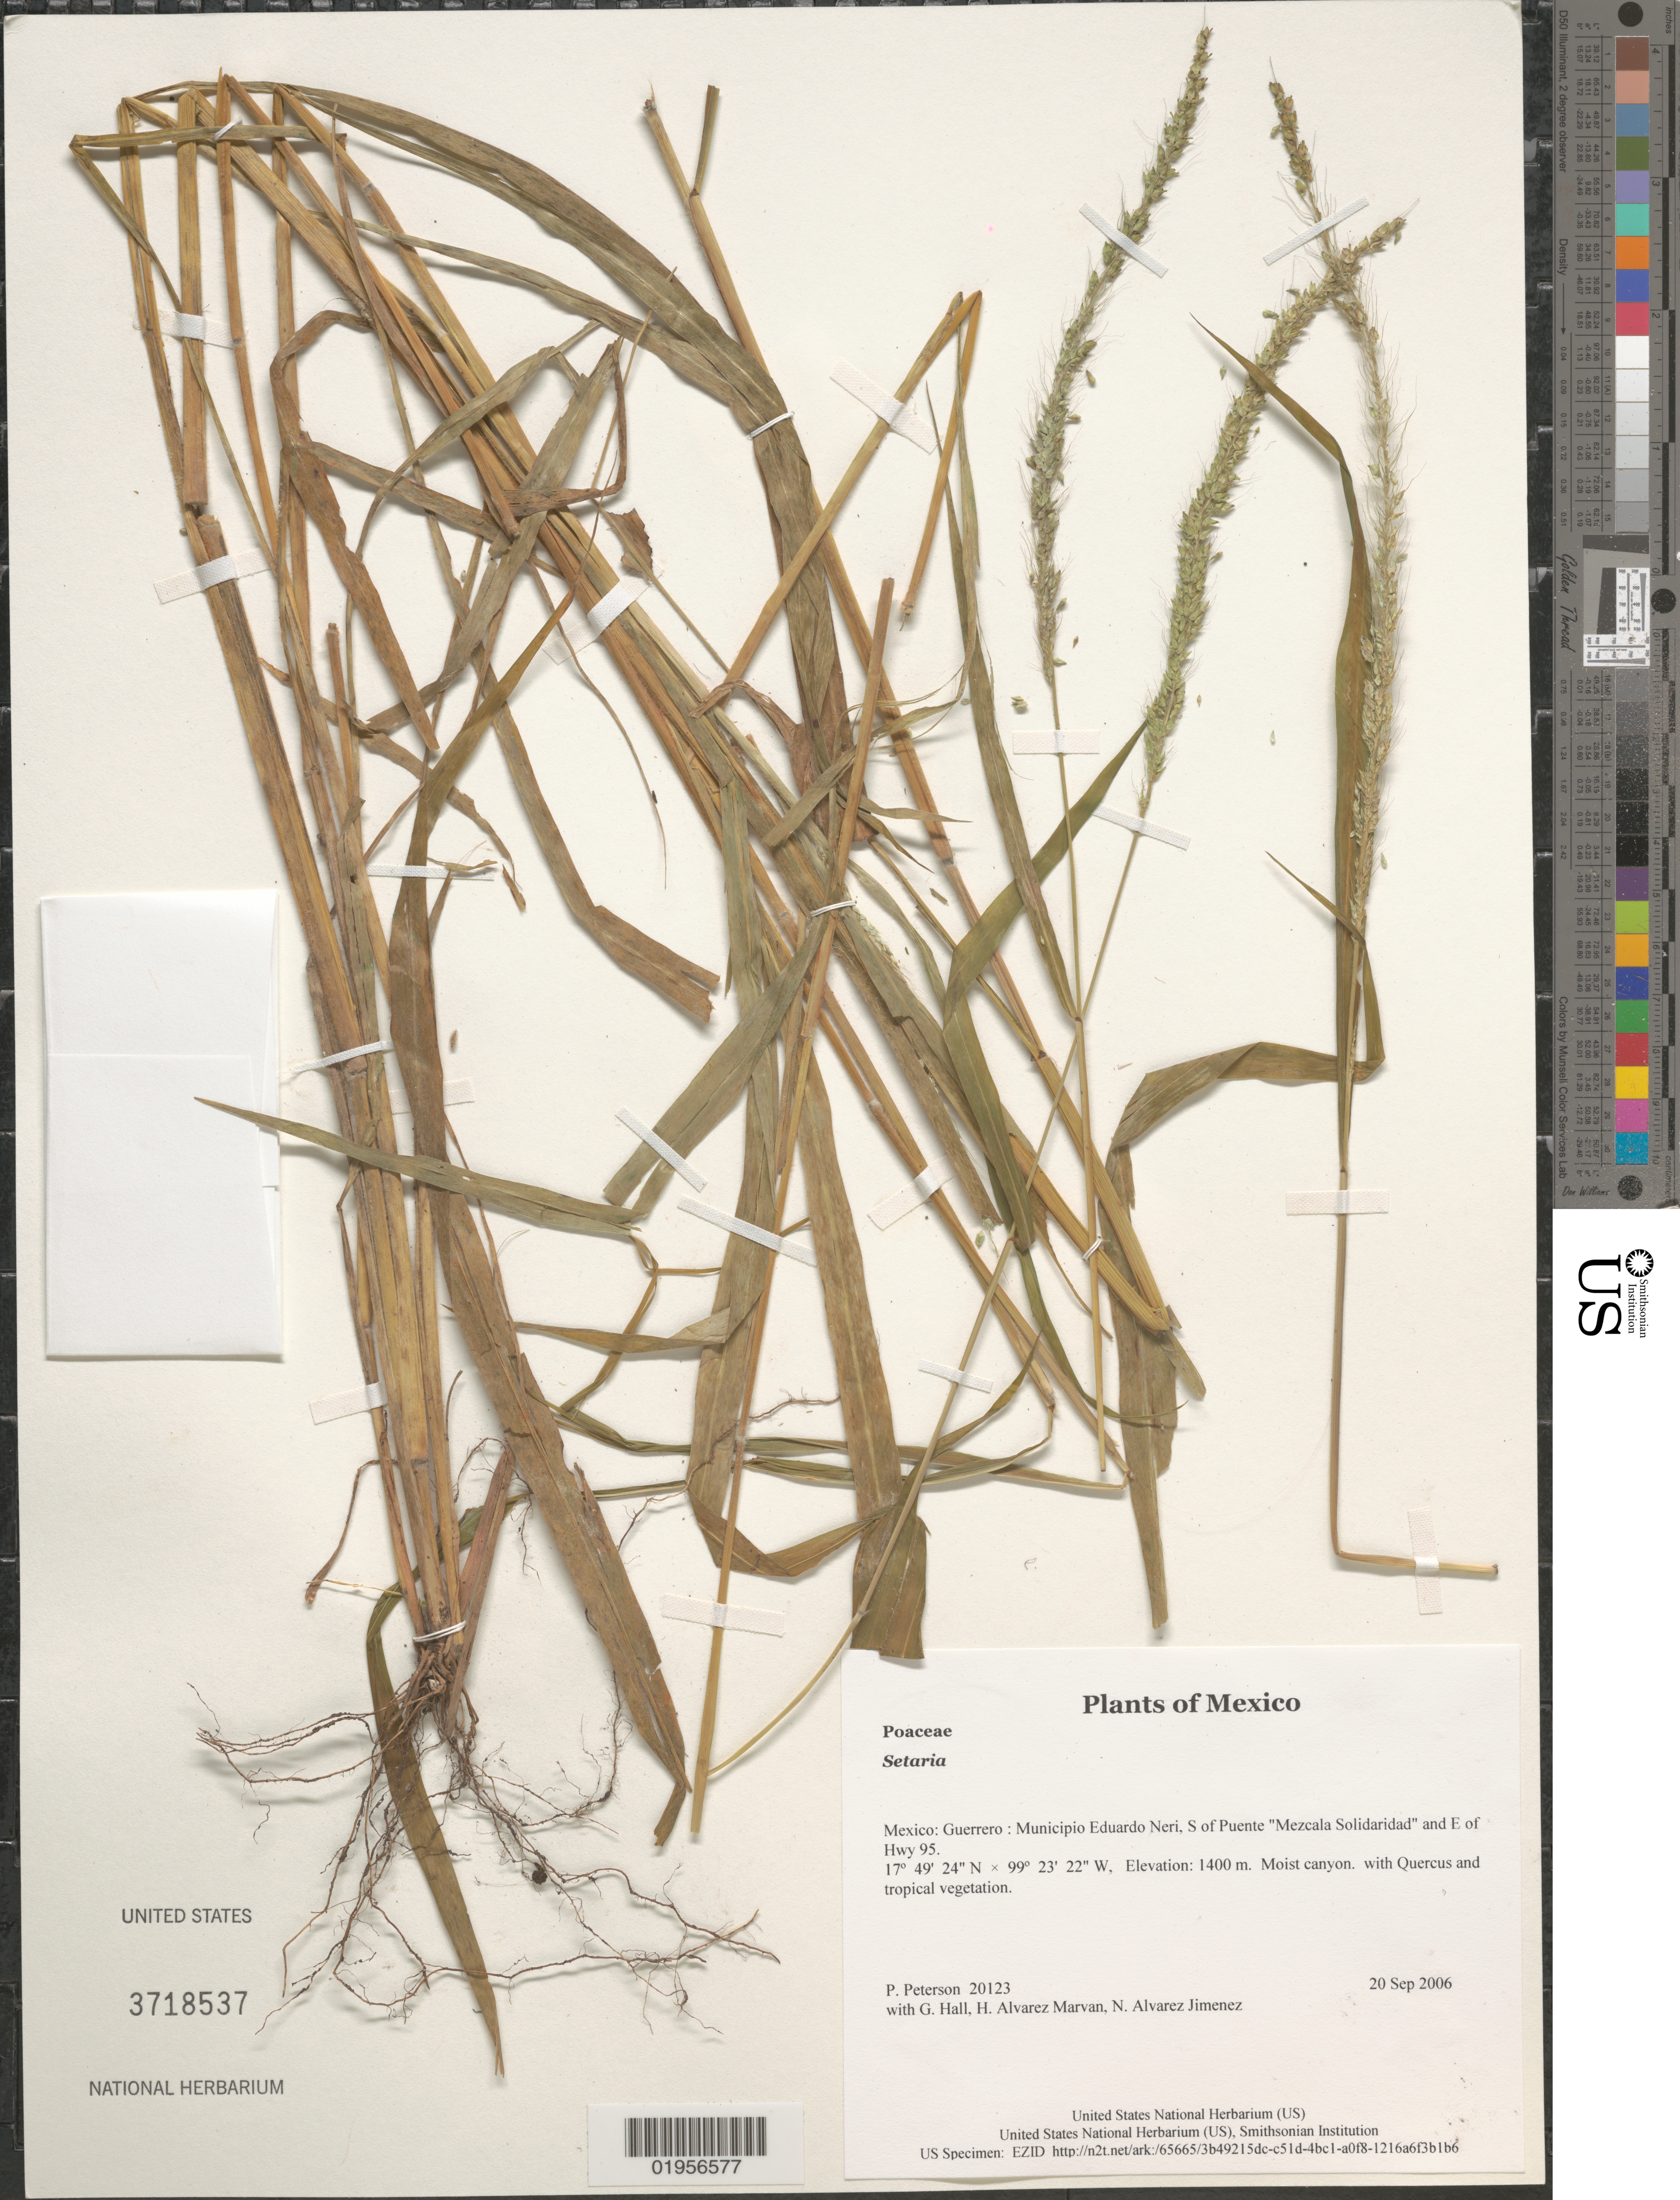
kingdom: Plantae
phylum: Tracheophyta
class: Liliopsida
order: Poales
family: Poaceae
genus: Setaria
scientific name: Setaria sp.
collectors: P. M. Peterson, G. Hall, H. Alvarez Marvan & N. Alvarez Jimenez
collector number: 20123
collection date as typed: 20 Sep 2006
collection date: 2006-09-20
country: Mexico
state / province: Guerrero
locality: Municipio Eduardo Neri, S of Puente "Mezcala Solidaridad" and E of Hwy 95.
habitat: Moist canyon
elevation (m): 1400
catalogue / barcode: US 3718537